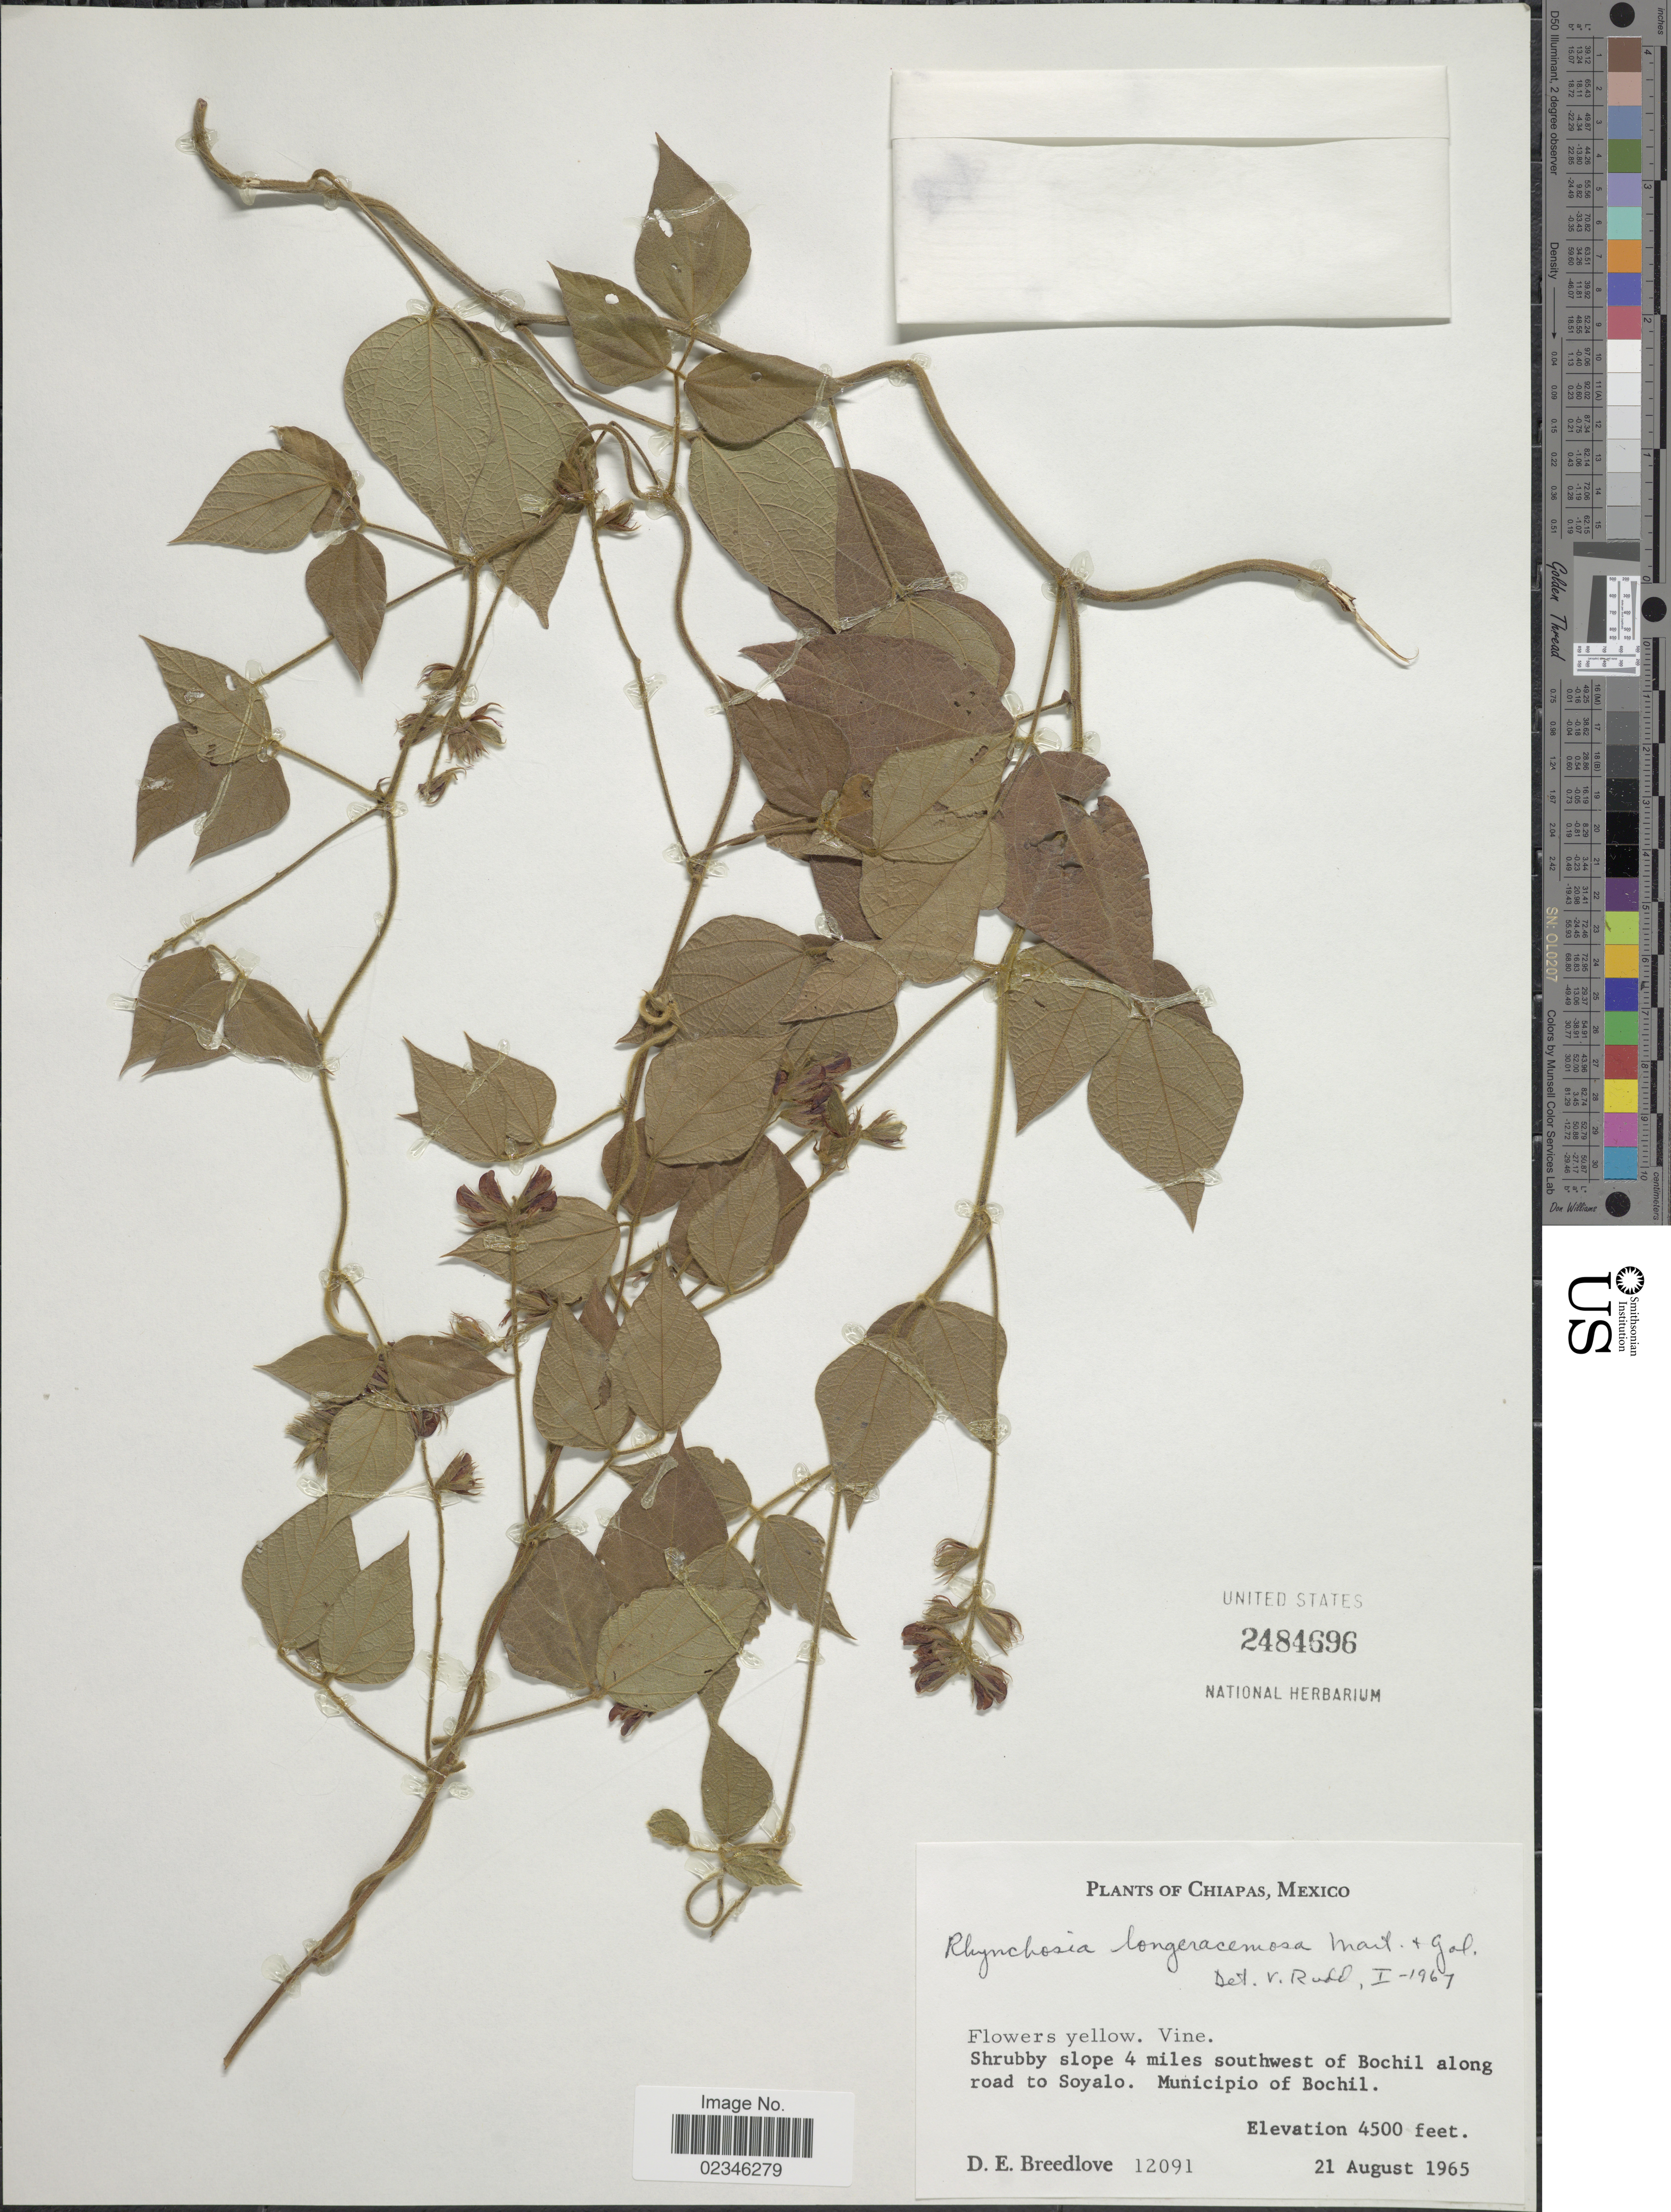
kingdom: Plantae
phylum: Tracheophyta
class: Magnoliopsida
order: Fabales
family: Fabaceae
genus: Rhynchosia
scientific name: Rhynchosia longeracemosa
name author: M. Martens & Galeotti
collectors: D. E. Breedlove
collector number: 12091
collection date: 1965-08-21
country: Mexico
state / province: Chiapas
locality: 4 miles southwest of Bochil along road to Soyalo. Municipio of Bochil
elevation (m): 1372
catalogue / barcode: US 2484696